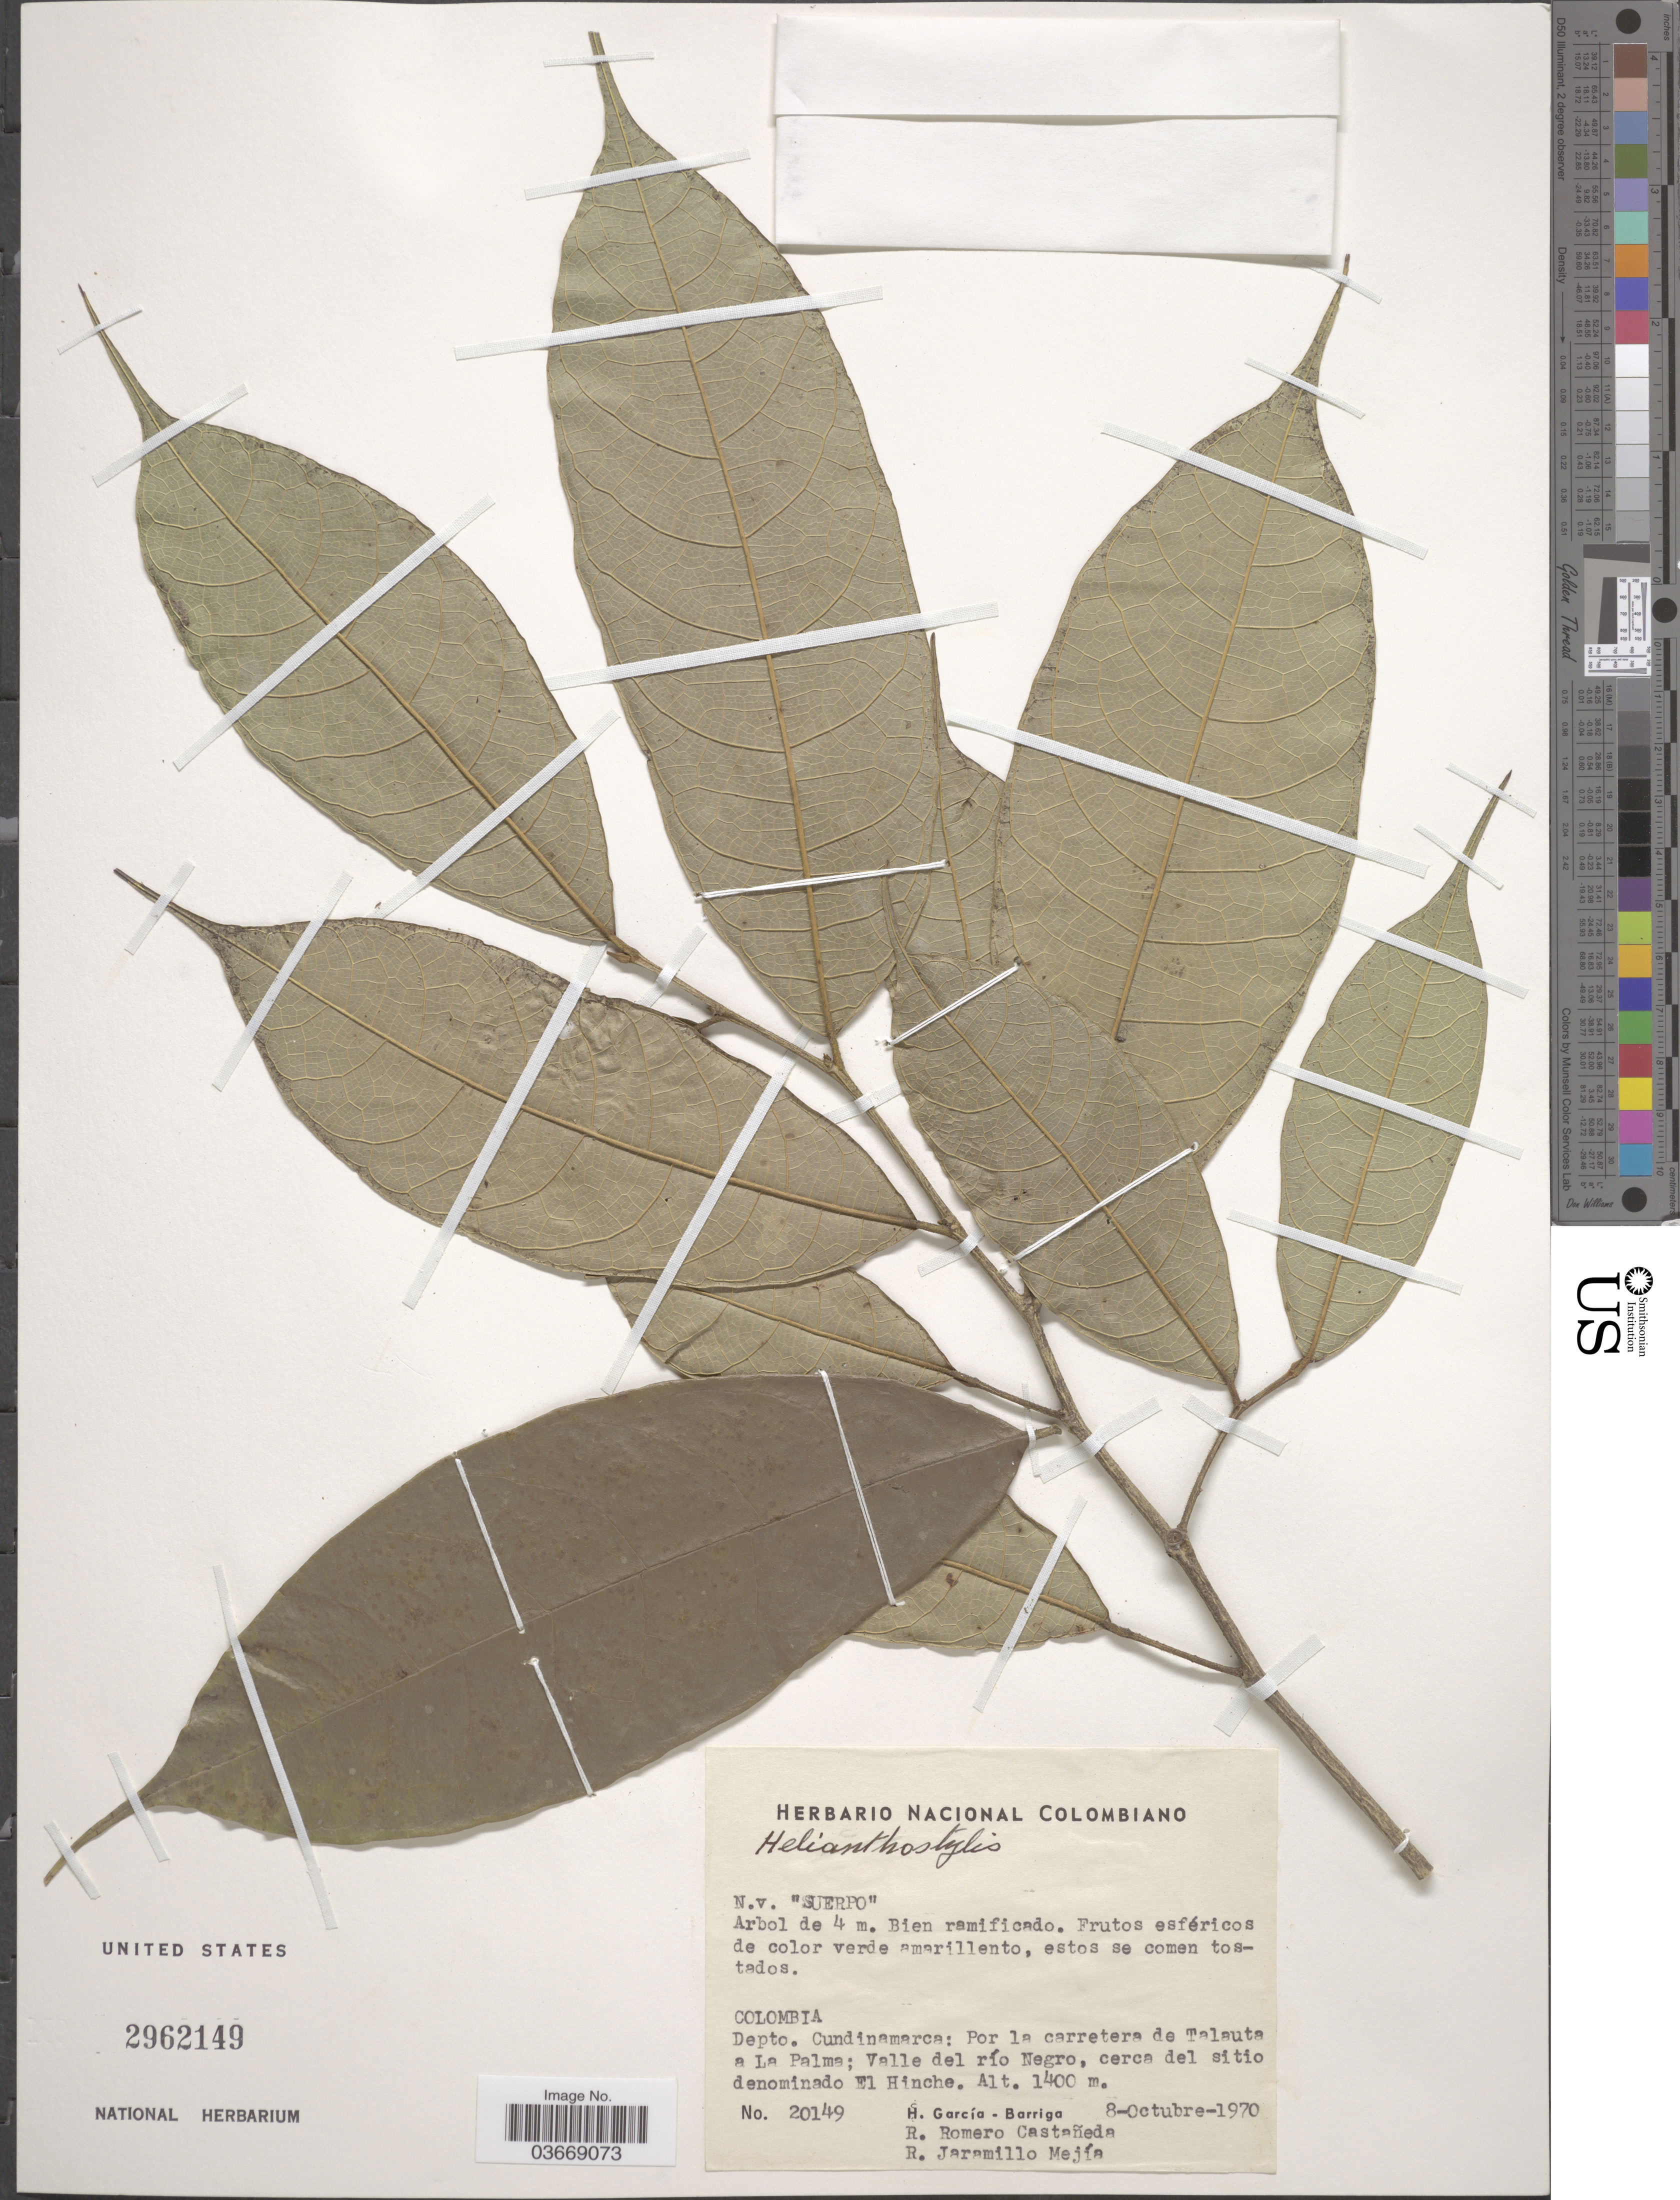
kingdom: Plantae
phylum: Tracheophyta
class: Magnoliopsida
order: Rosales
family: Moraceae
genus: Brosimum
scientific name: Brosimum amazonicum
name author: (Poepp. & Endl.) E. M. Gardner & Zerega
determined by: Strong, Mark T., (BOT), Smithsonian Institution - National Museum of Natural History (UNITED STATES)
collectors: H. García Barriga, R. Romero Castañeda & R. Jaramillo M.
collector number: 20149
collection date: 1970-10-08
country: Colombia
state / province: Cundinamarca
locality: Depto. Cundinamarca: Por la carretera de Talauta a La Palma; Valle del río Negro, cerca del sitio denominado El Hinche.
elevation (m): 1400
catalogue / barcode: US 2962149